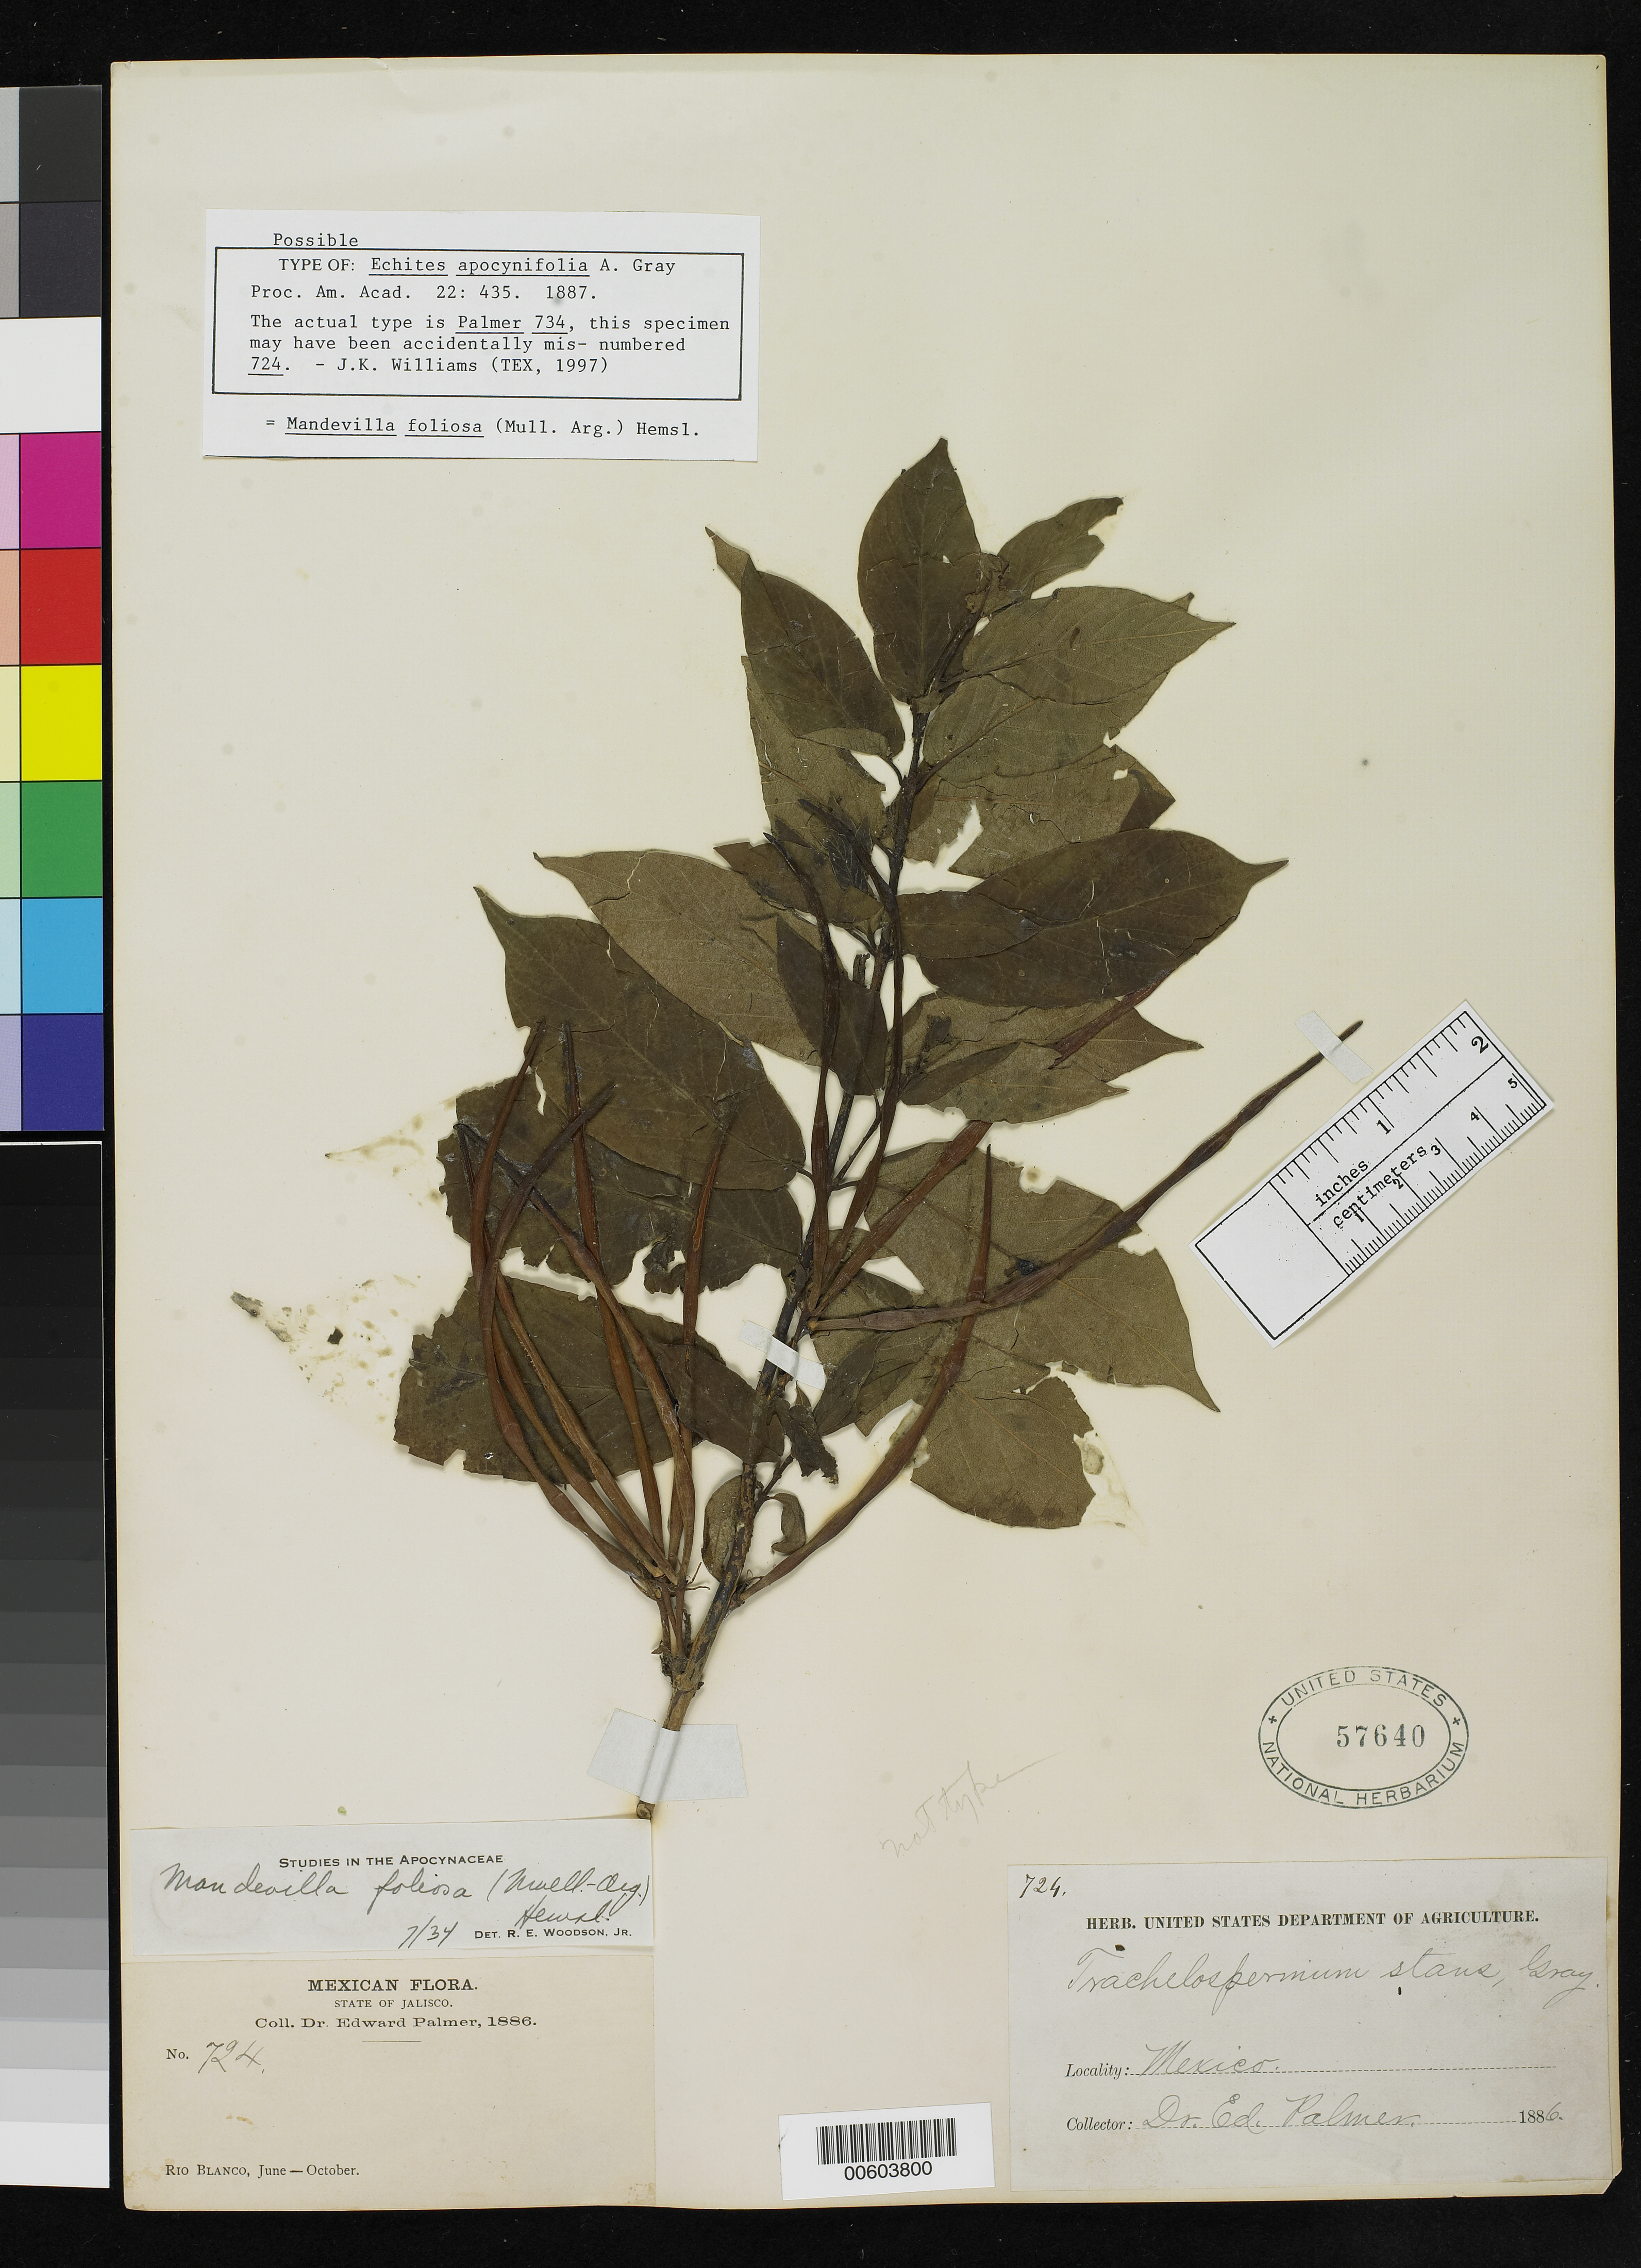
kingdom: Plantae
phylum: Tracheophyta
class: Magnoliopsida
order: Gentianales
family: Apocynaceae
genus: Echites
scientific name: Echites apocynifolia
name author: A. Gray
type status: Possible Isotype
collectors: E. Palmer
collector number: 724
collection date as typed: Jun 1886 to -- Oct 1886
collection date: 1886-06/1886-10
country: Mexico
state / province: Jalisco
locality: Rio Blanco.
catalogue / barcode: US 57640